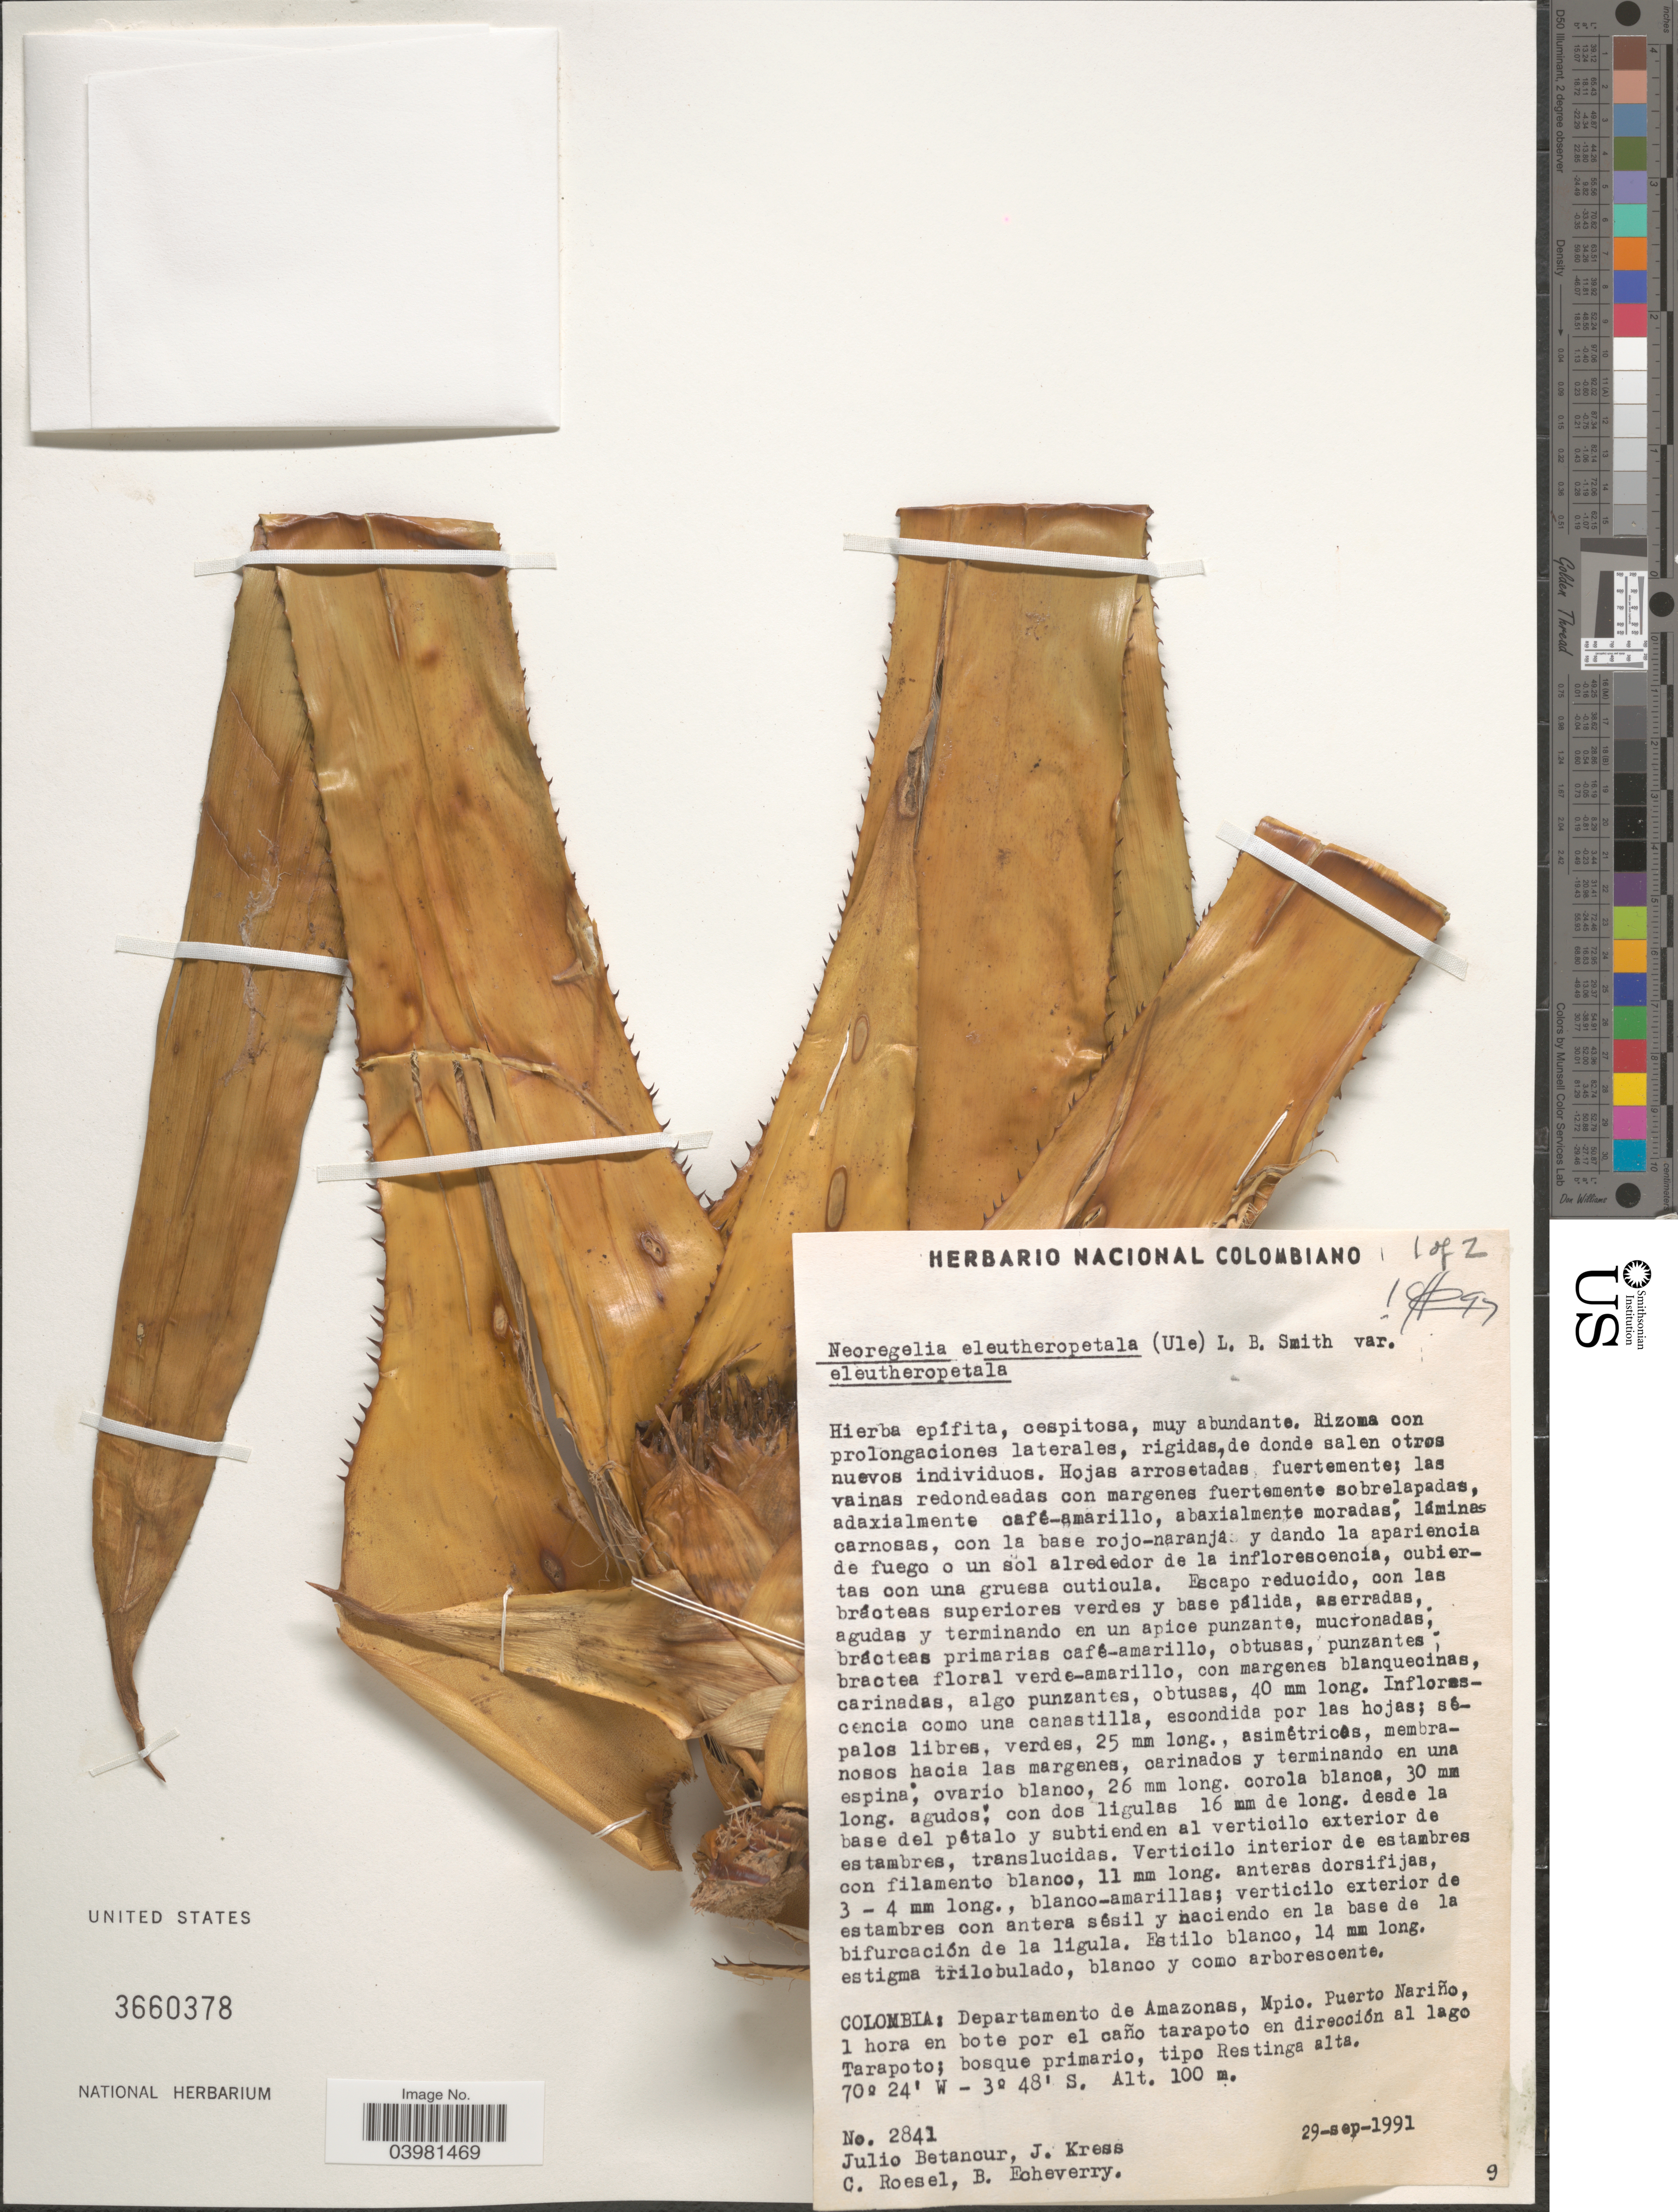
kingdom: Plantae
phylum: Tracheophyta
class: Liliopsida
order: Poales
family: Bromeliaceae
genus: Neoregelia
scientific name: Neoregelia eleutheropetala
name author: (Ule) L.B. Sm.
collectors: J. Betancur, J. Kress, C. S. Roesel & B. Echeverry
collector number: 2841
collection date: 1991-09-29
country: Colombia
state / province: Amazônas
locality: Departamento de Amazonas, Mpio. Puerto Nariño, 1 hora en bote por el caño tarapoto en dirección al lago Tarapoto; bosque primario, tipo Restinga alta.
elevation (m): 100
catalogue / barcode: US 3660378